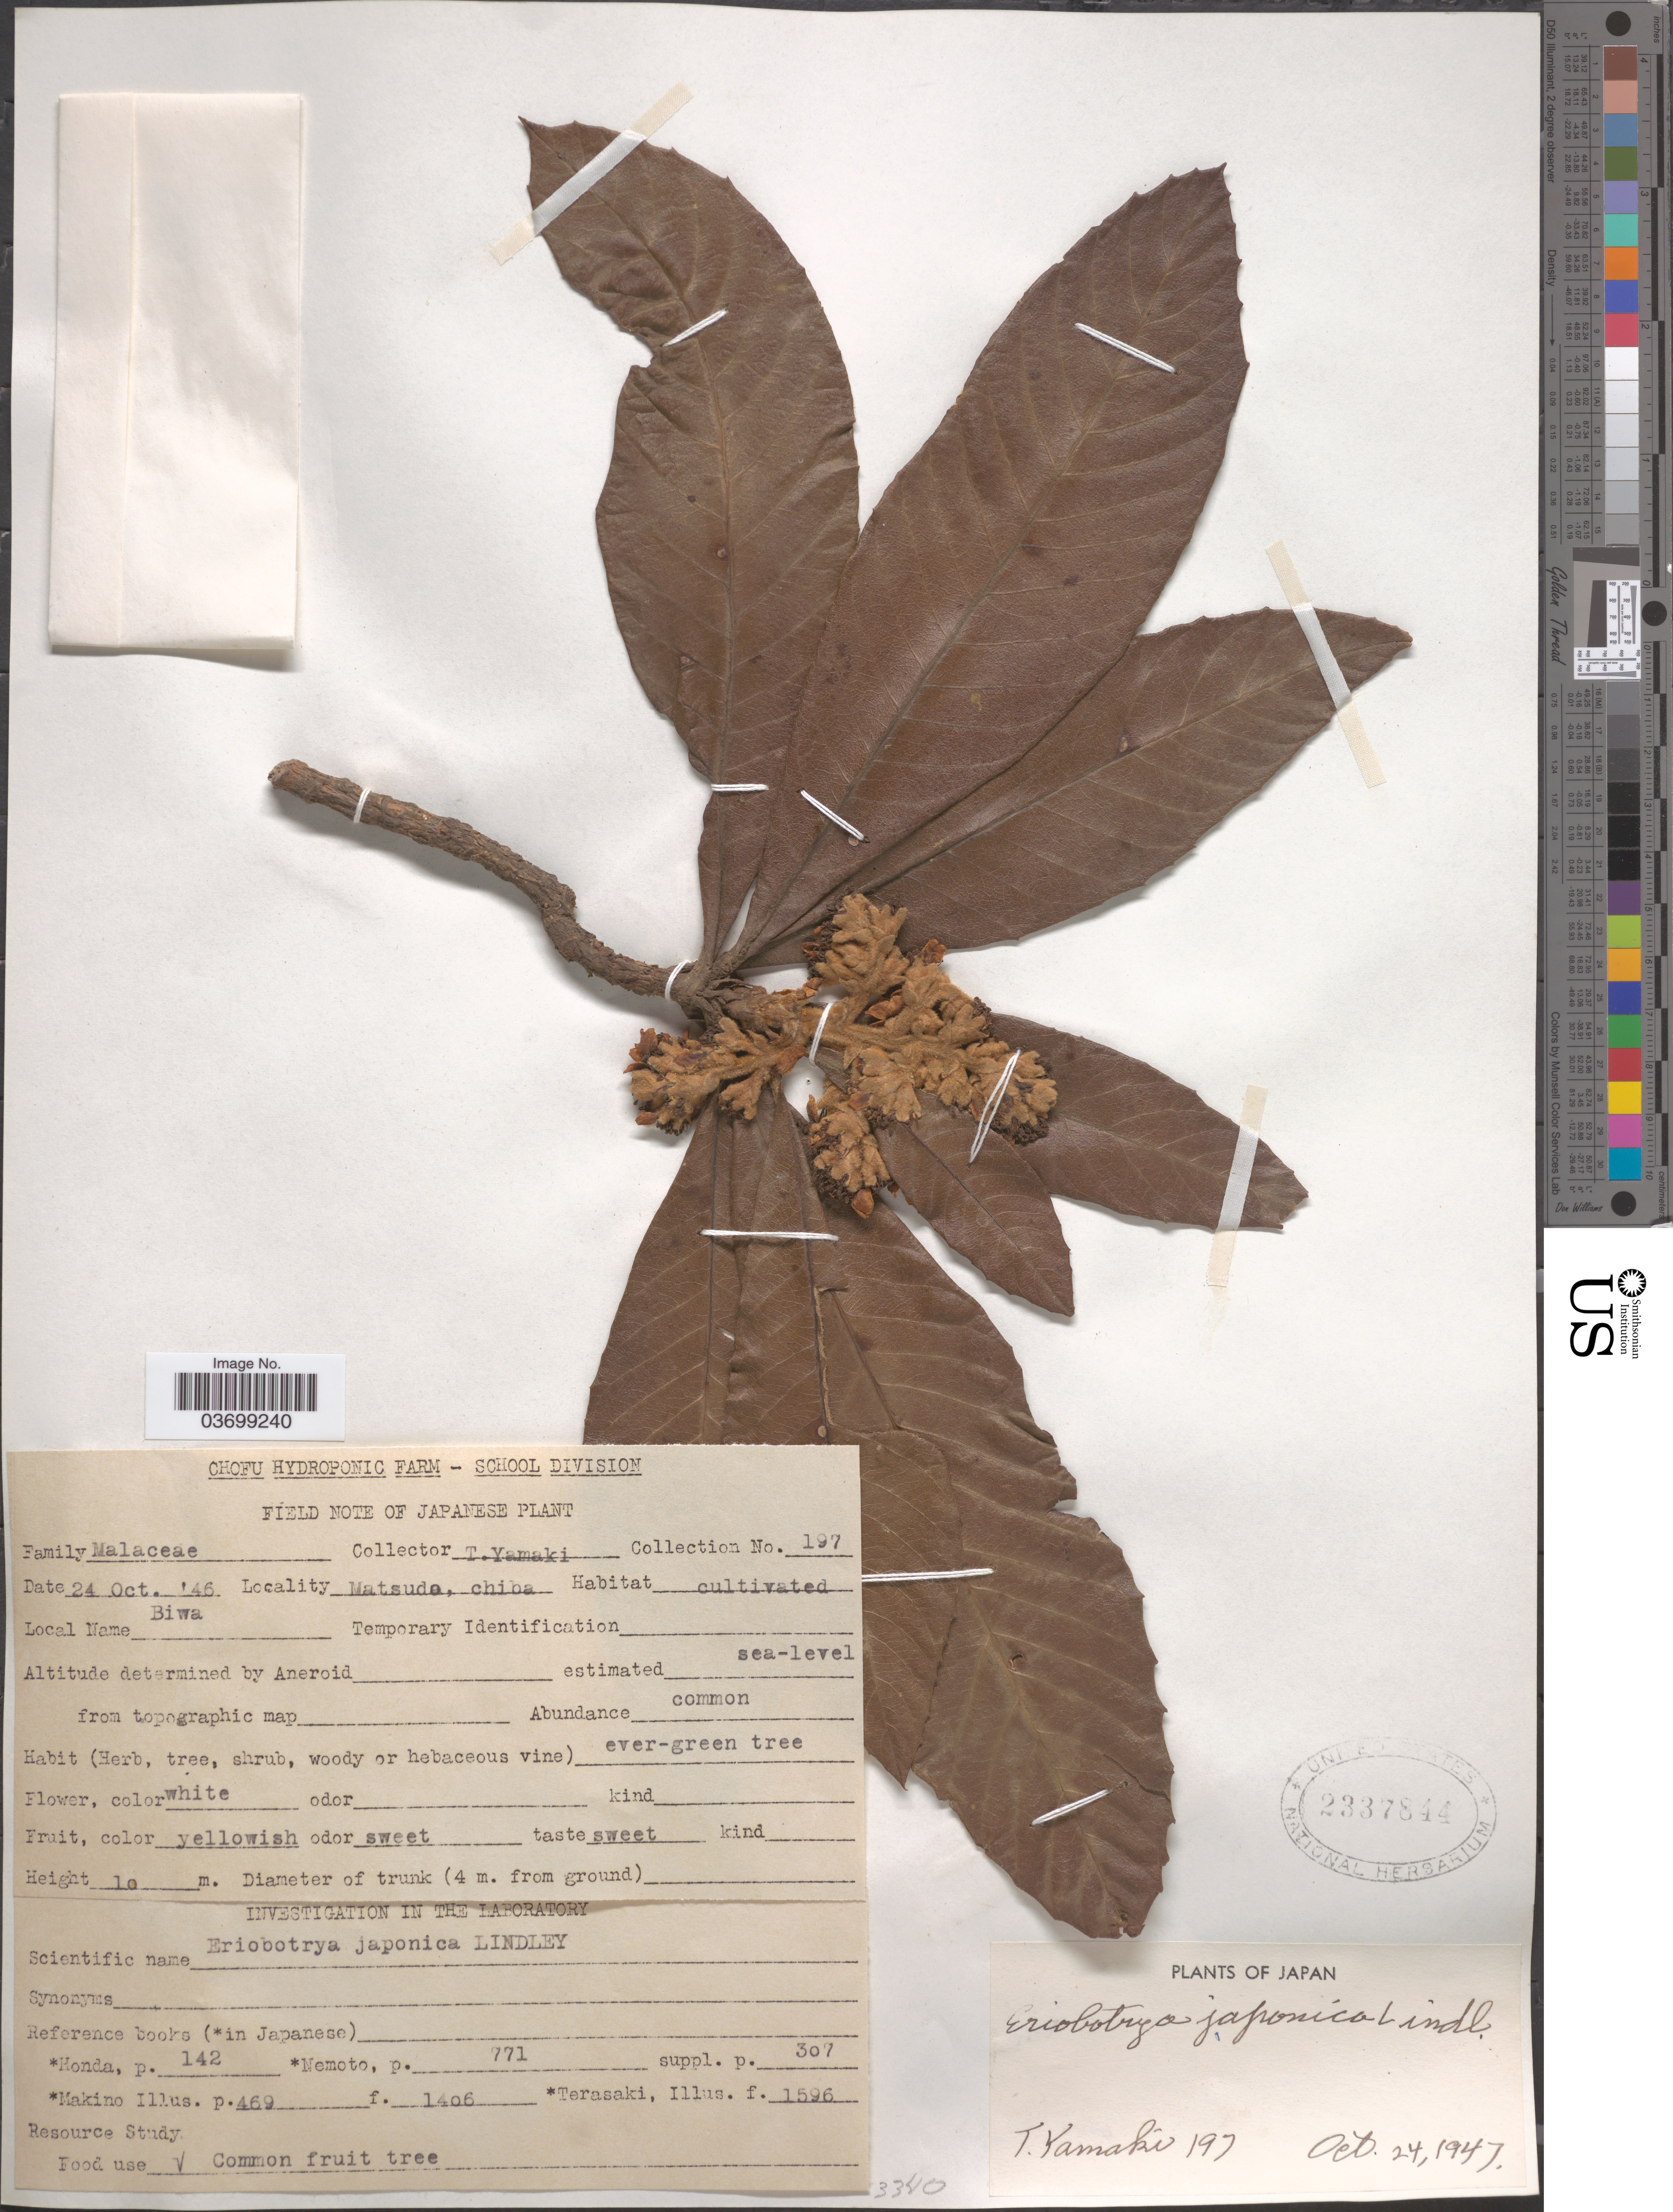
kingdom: Plantae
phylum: Tracheophyta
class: Magnoliopsida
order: Rosales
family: Rosaceae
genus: Rhaphiolepis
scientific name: Rhaphiolepis bibas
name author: (Lour.) Galasso & Banfi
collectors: T. Yamaki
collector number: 197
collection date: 1947-10-24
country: Japan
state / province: Tiba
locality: Matsuda, Chiba.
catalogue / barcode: US 2337844